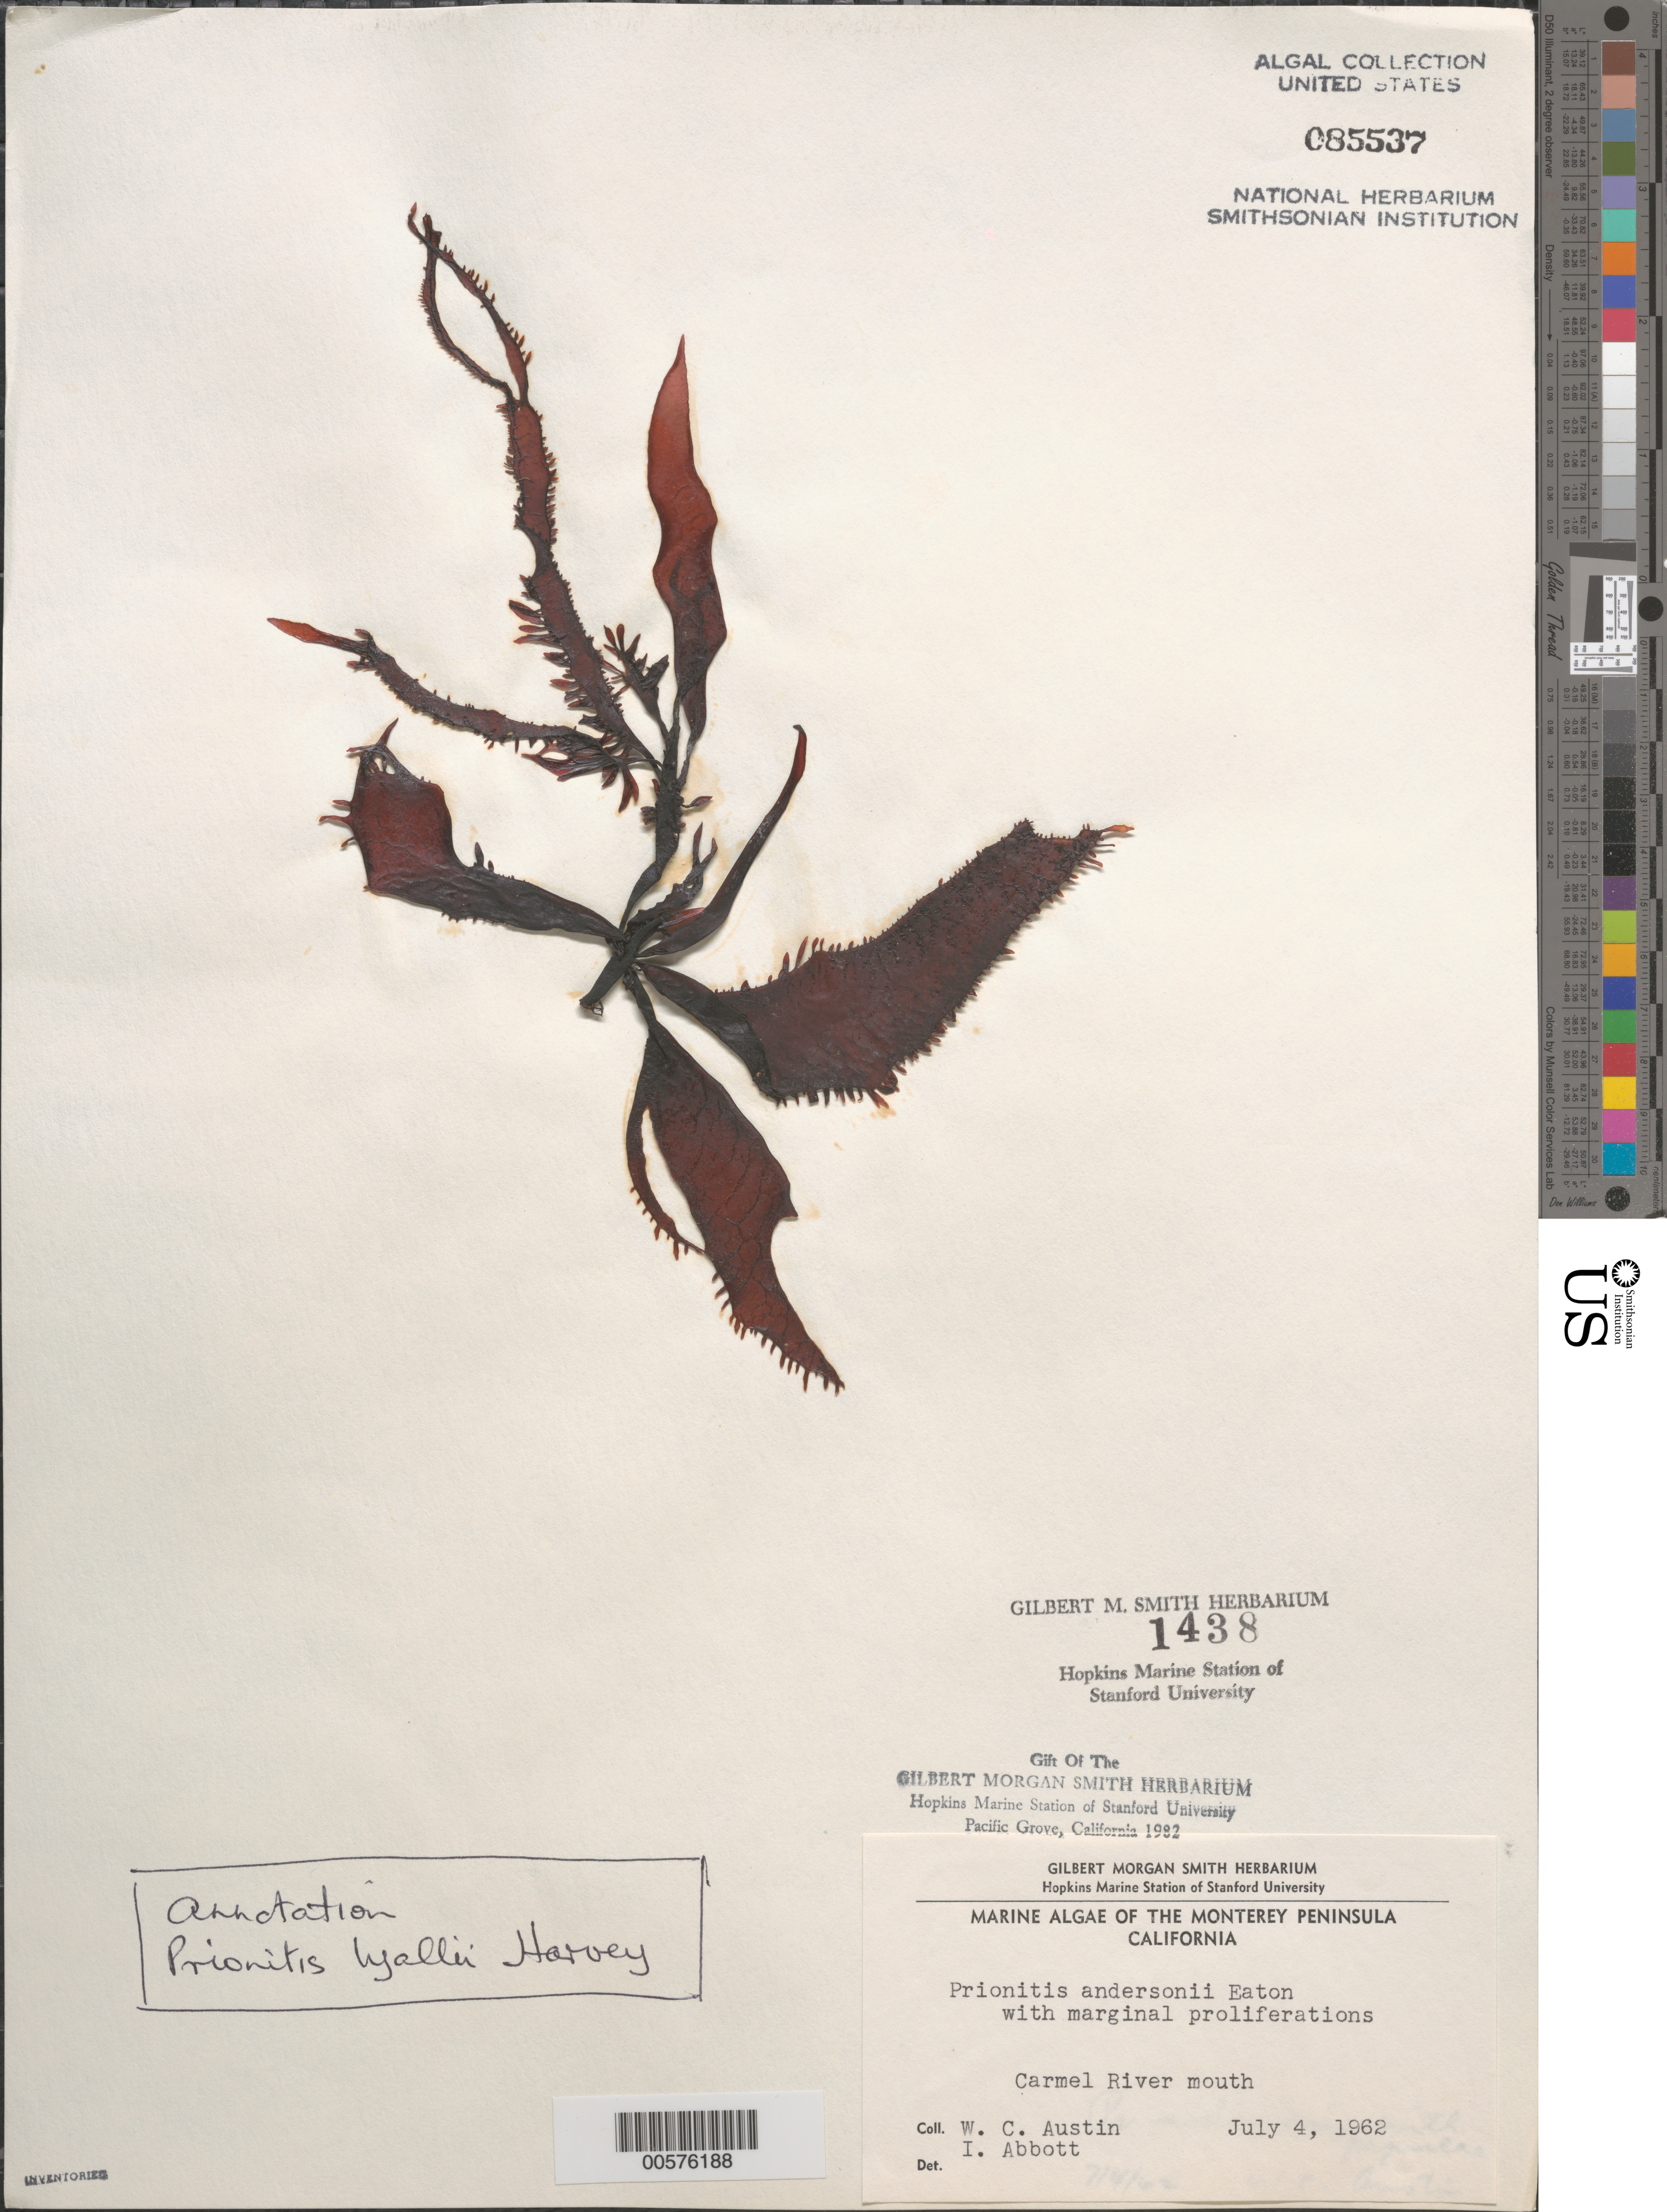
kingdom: Plantae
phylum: Rhodophyta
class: Florideophyceae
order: Cryptonemiales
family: Cryptonemiaceae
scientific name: Prionitis sternbergii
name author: (C. Agardh) J. Agardh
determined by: Algae name updating Project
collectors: W. Austin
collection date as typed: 04 Jul 1962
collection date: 1962-07-04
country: United States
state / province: California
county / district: Monterey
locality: Carmel River mouth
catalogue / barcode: US 85537